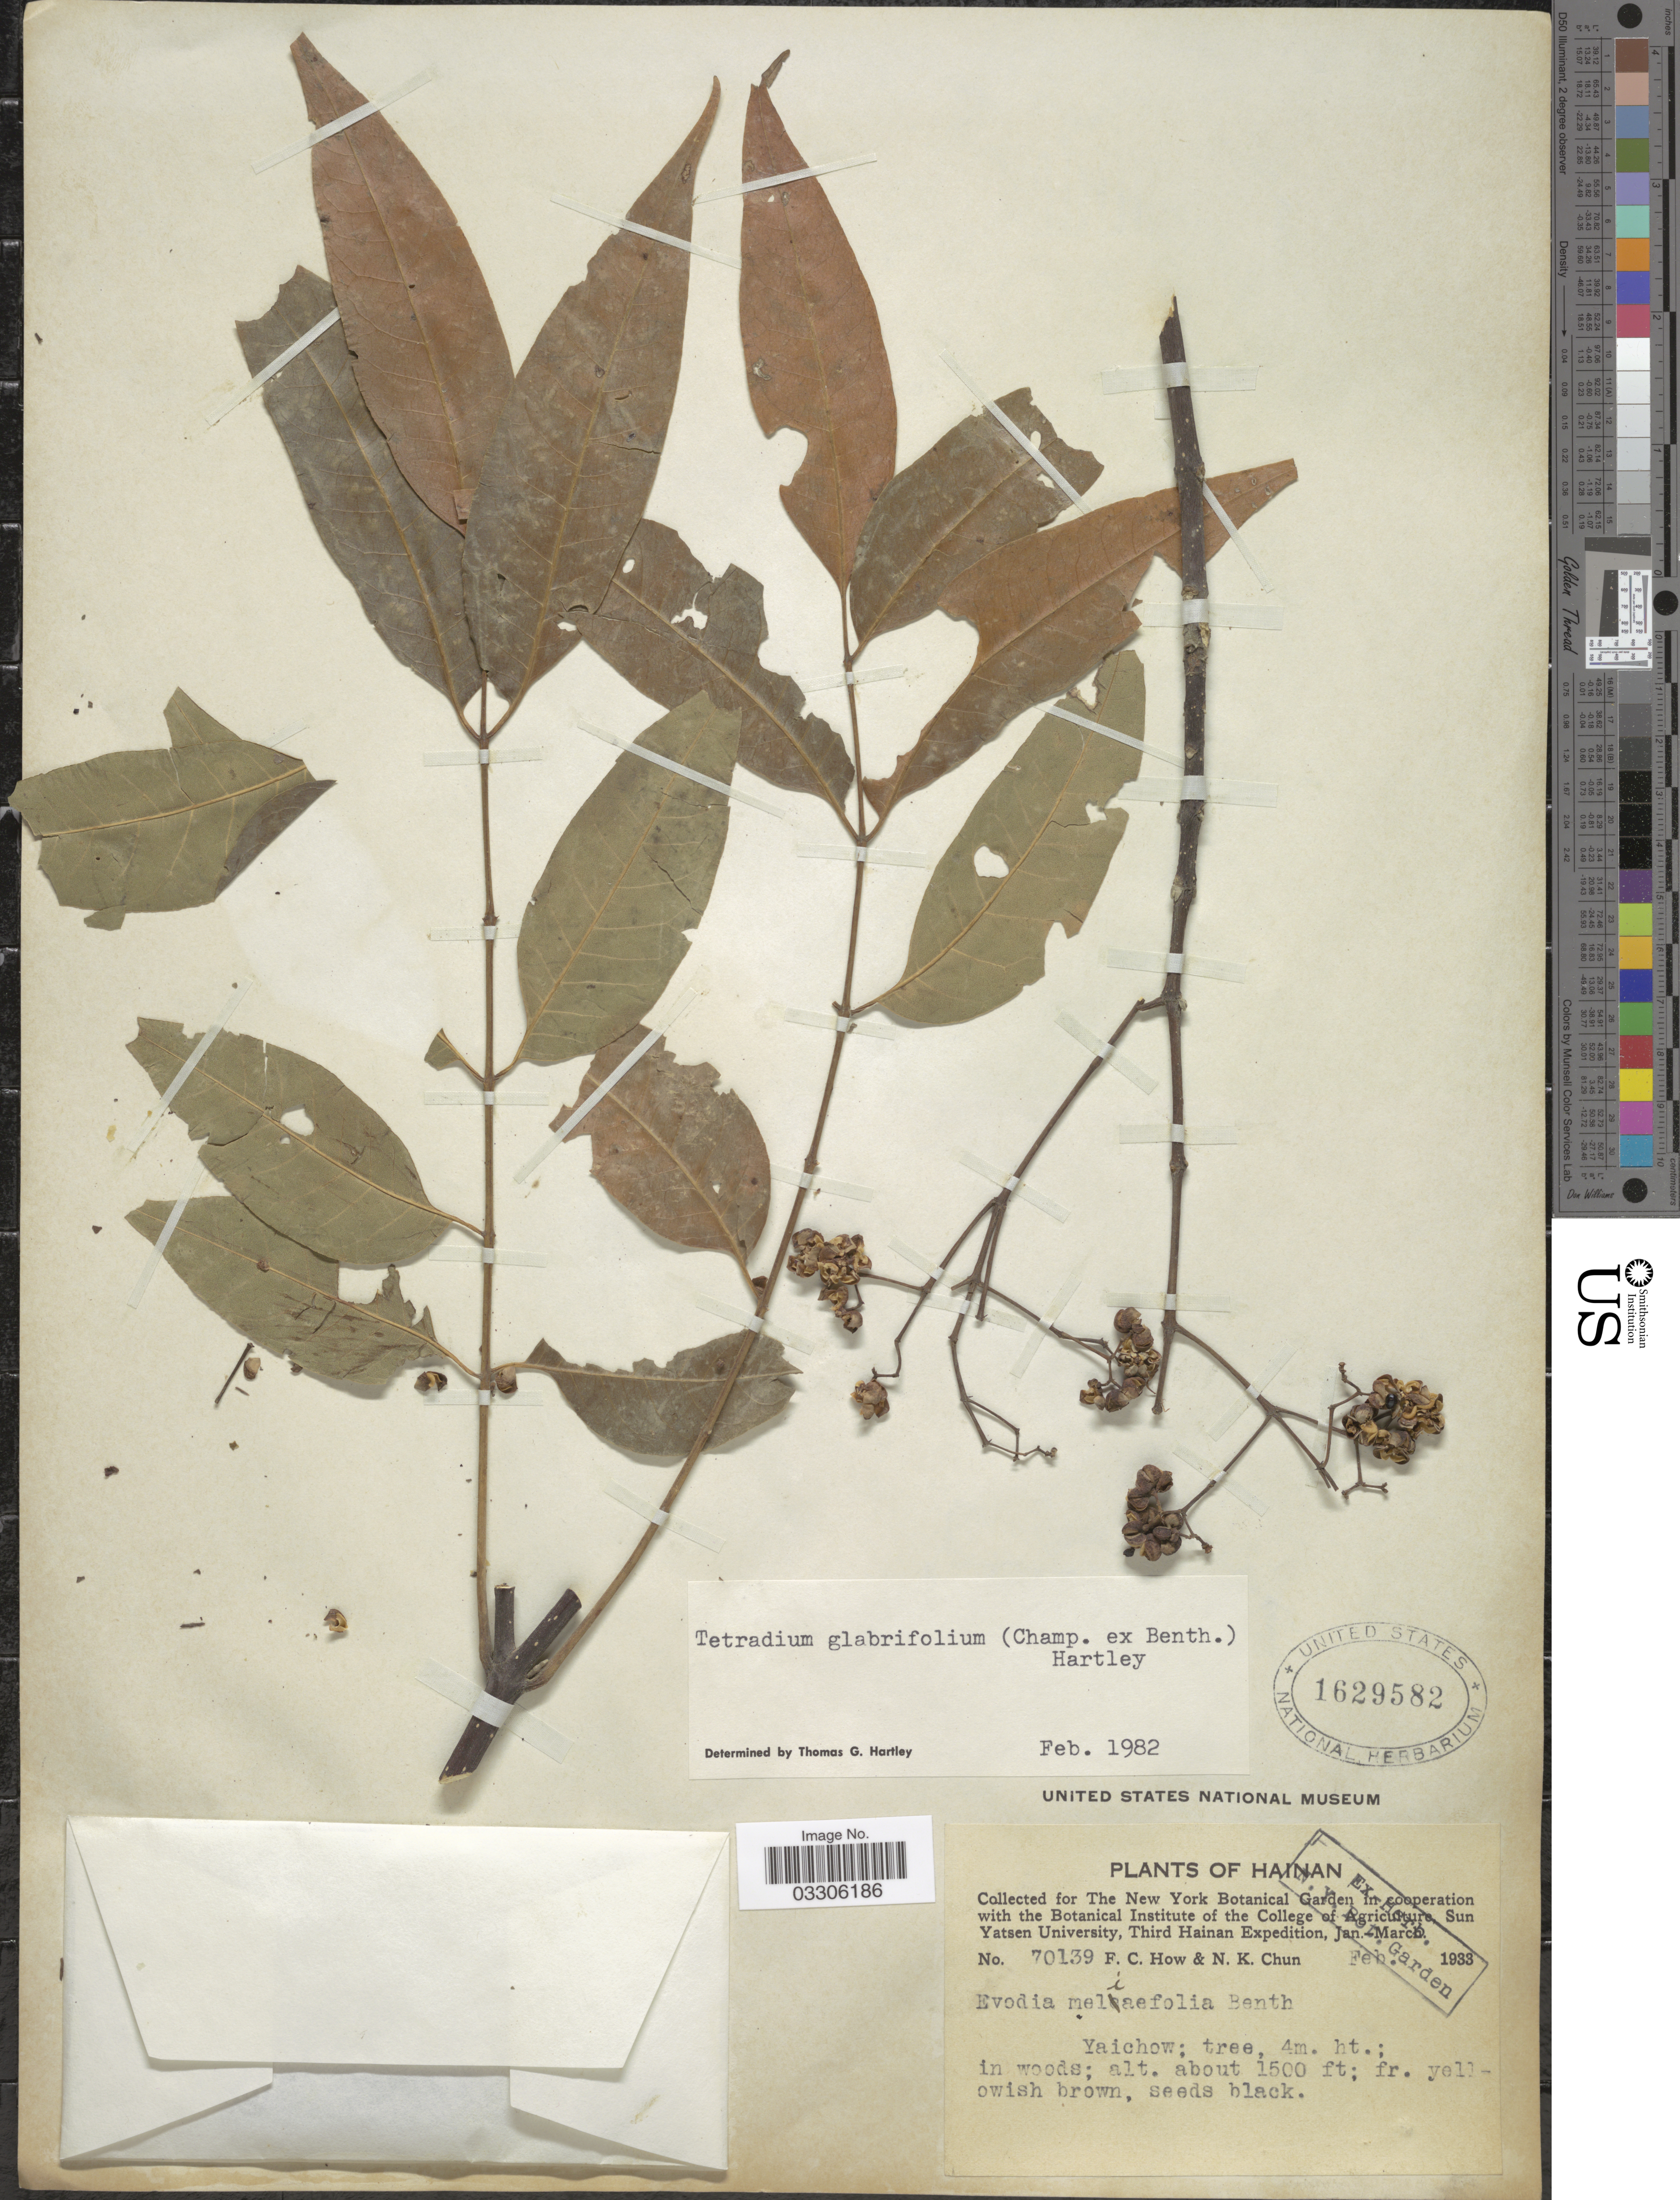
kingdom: Plantae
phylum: Tracheophyta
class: Magnoliopsida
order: Sapindales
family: Rutaceae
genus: Tetradium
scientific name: Tetradium glabrifolium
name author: (Champ. ex Benth.) T.G. Hartley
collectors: F. C. How & N. K. Chun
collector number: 70139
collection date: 1933-02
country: China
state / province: Hainan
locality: Yaichow.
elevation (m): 457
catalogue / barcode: US 1629582